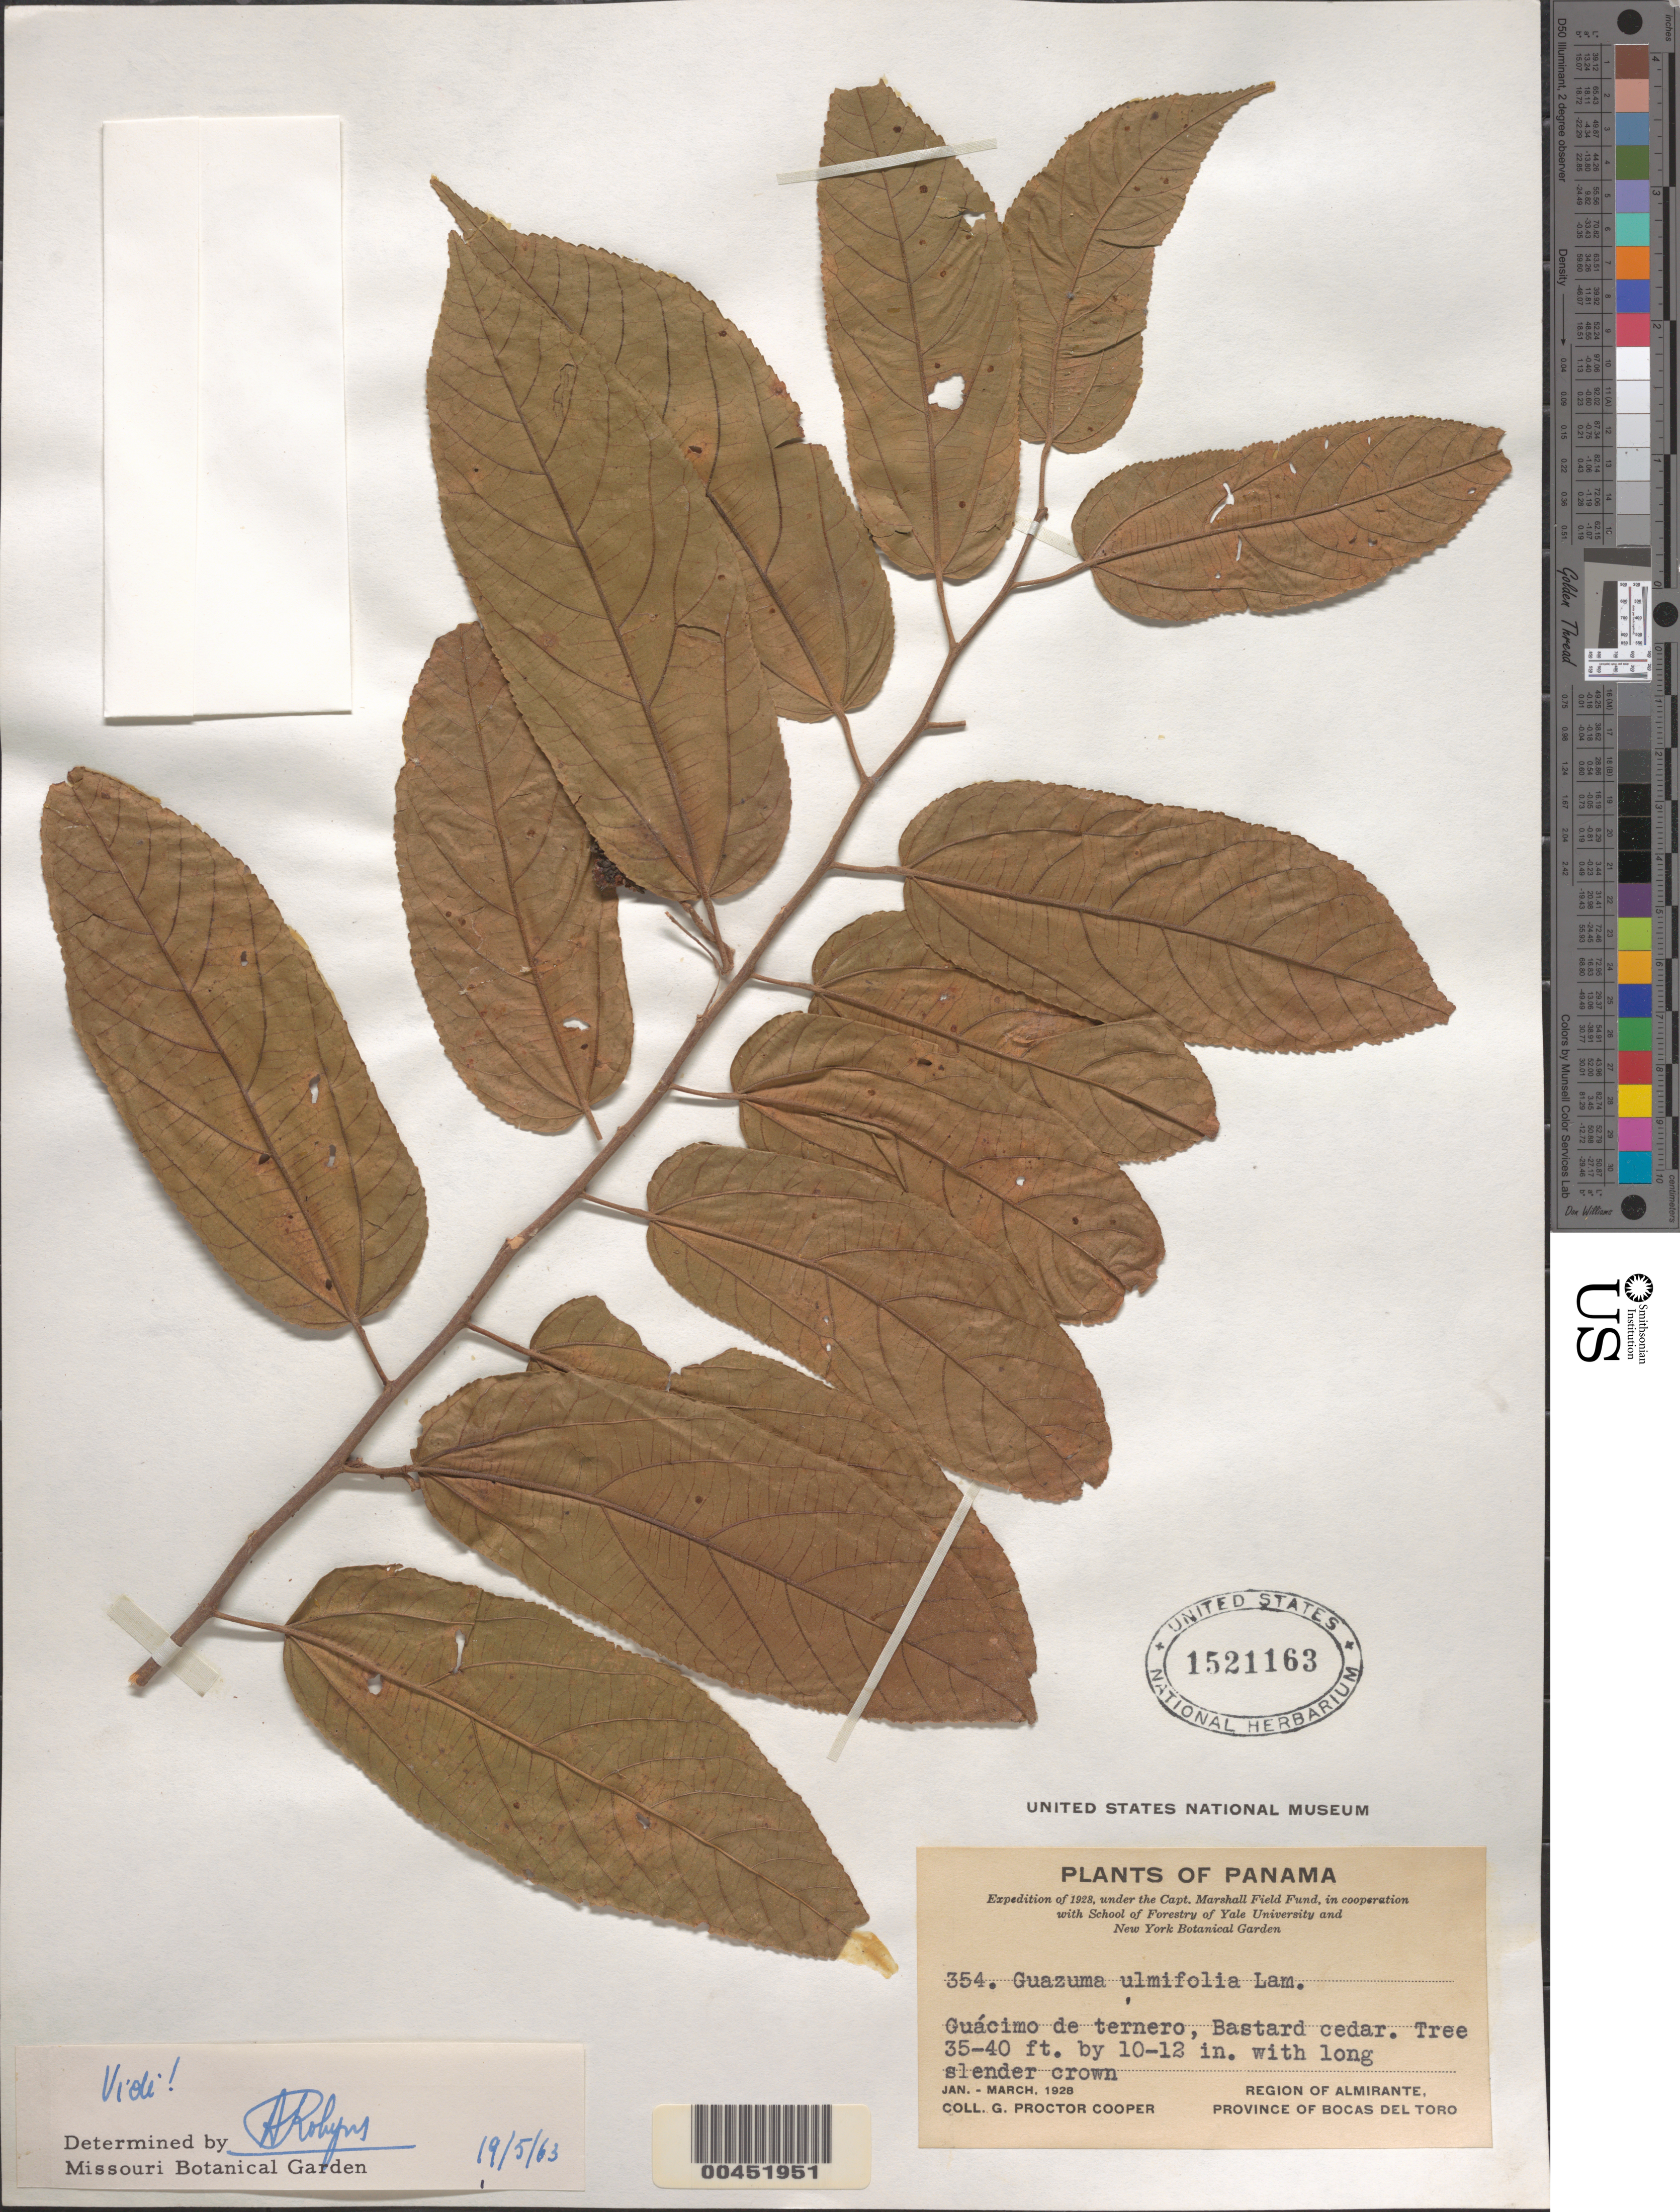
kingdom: Plantae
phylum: Tracheophyta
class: Magnoliopsida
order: Malvales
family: Malvaceae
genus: Guazuma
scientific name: Guazuma ulmifolia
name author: Lam.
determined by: Robyns, A. G. M.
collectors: G. Cooper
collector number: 354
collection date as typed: Jan 1928 to -- Mar 1928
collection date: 1928-01/1928-03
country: Panama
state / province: Bocas del Toro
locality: Region of Almirante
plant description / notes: Common name: Guácimo de ternero; Common name: Bastard Cedar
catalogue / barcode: US 1521163